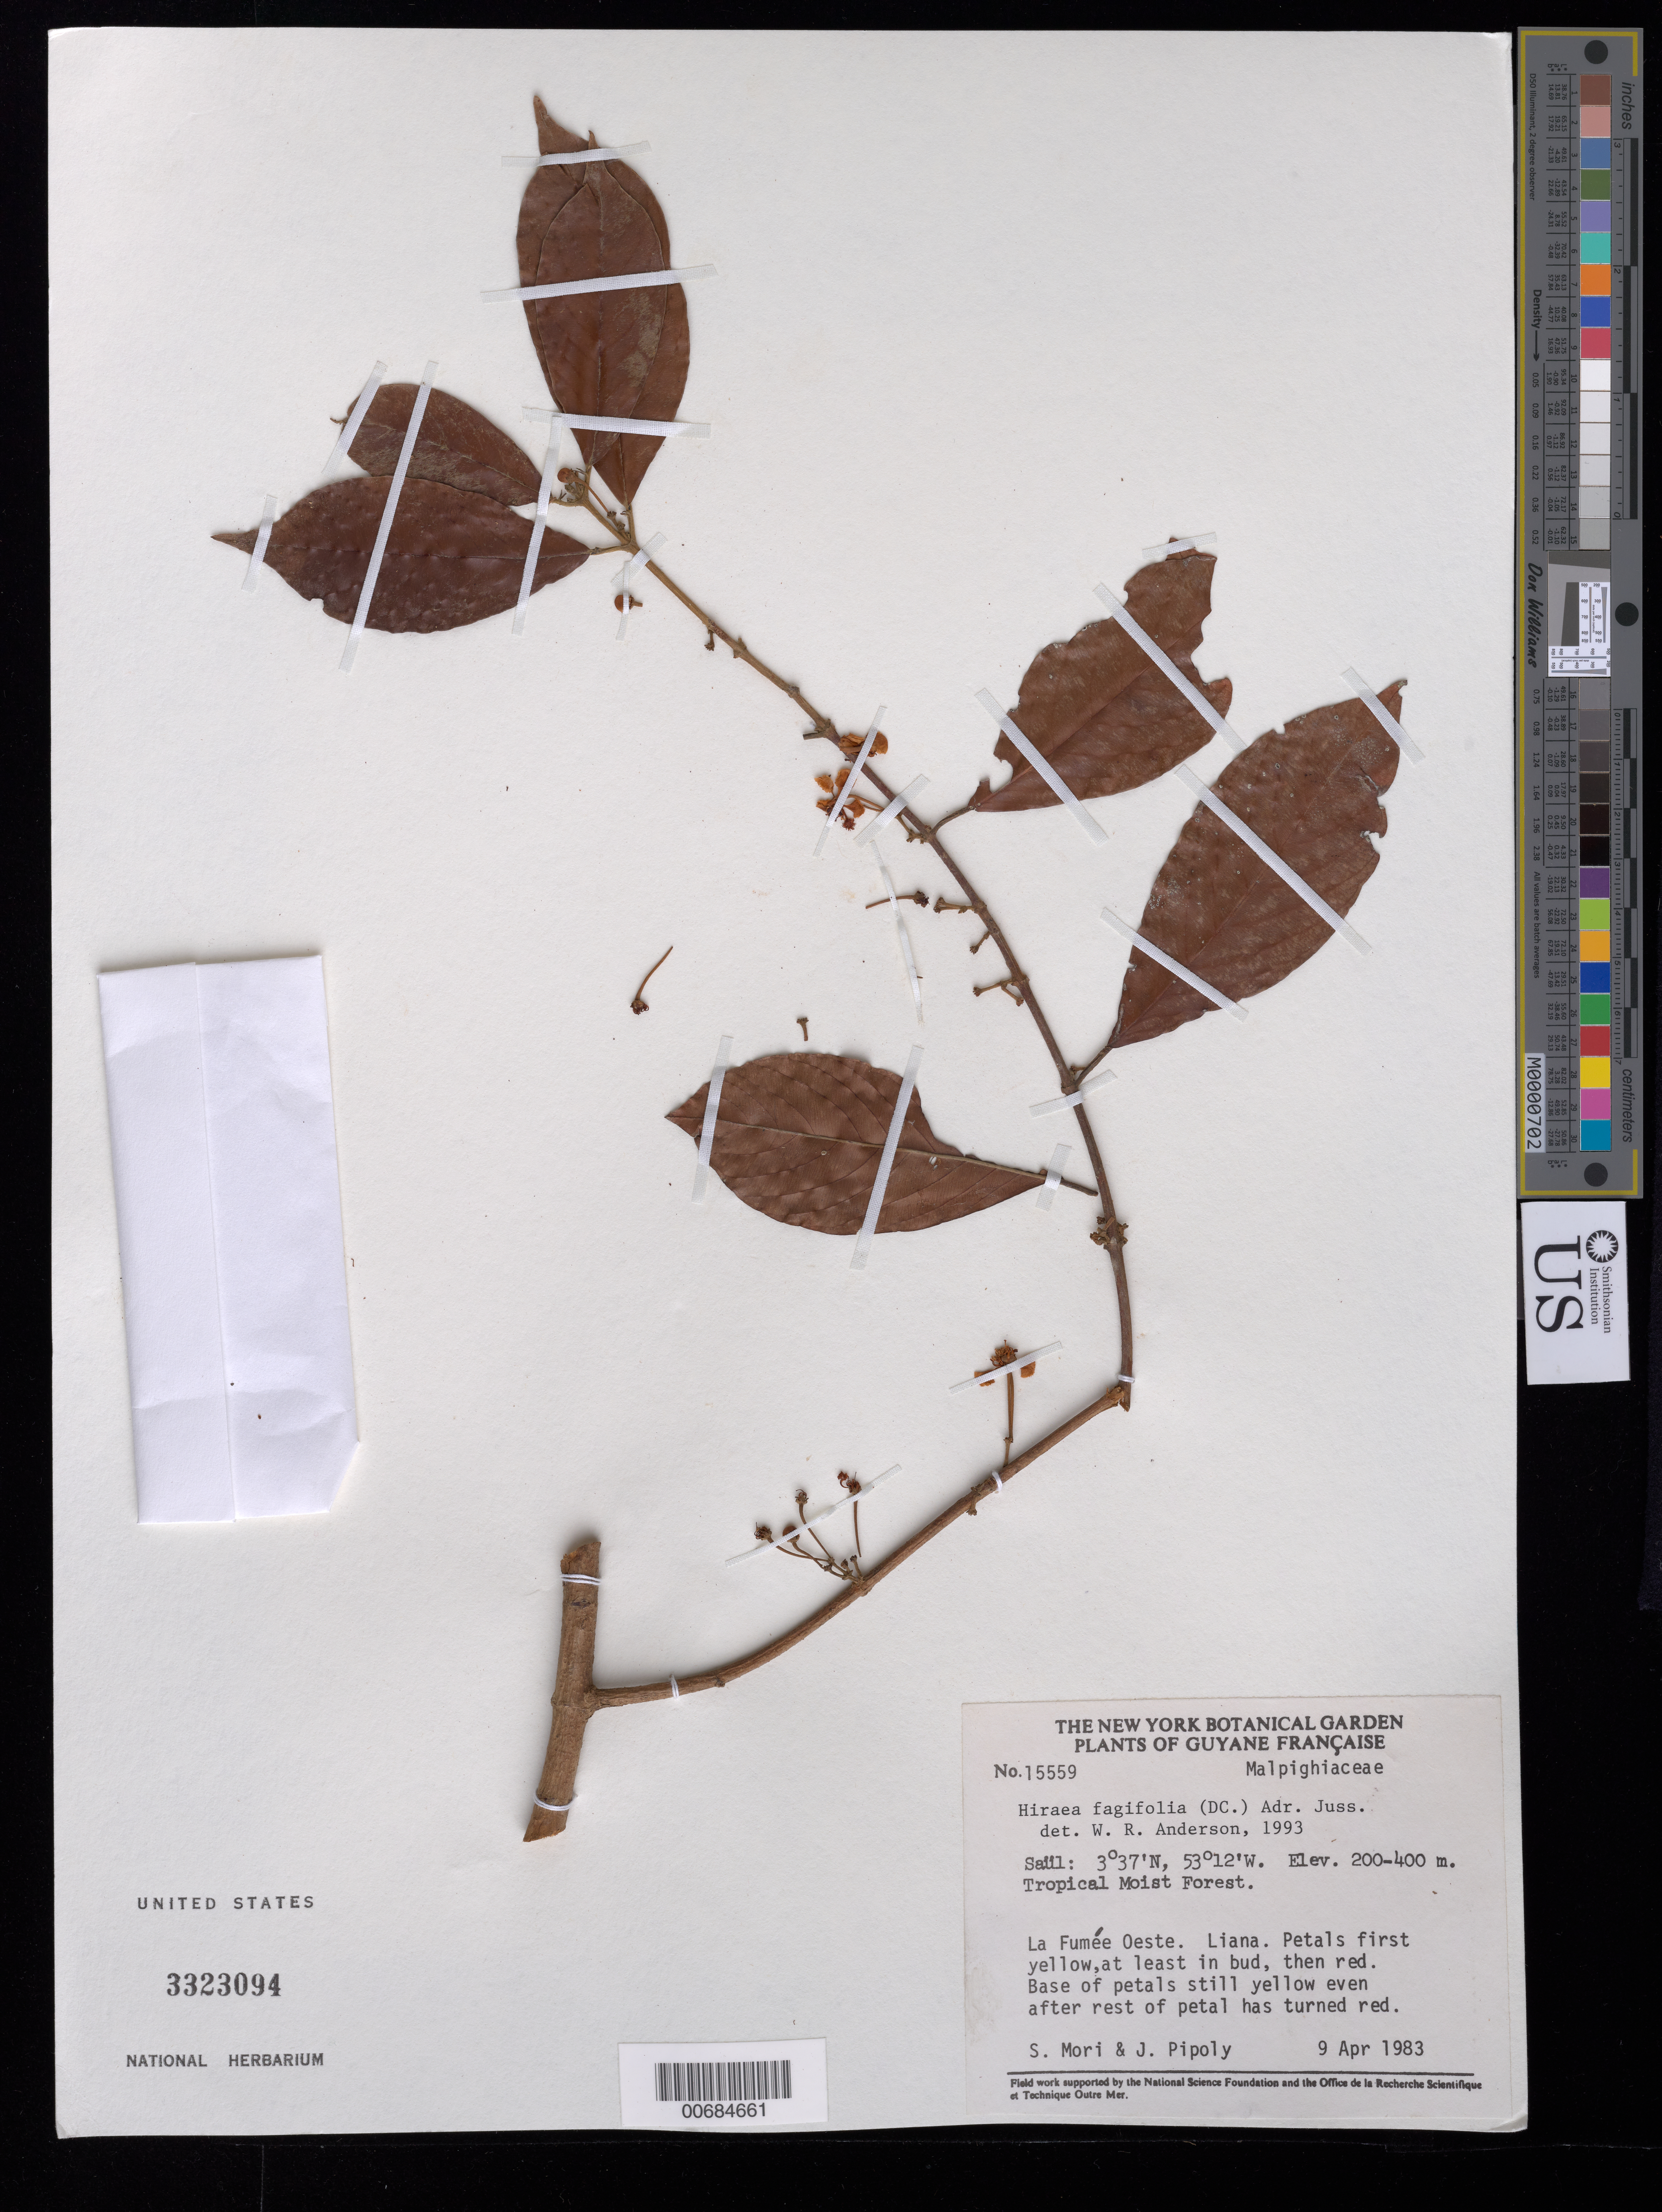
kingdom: Plantae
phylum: Tracheophyta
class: Magnoliopsida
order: Malpighiales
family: Malpighiaceae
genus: Hiraea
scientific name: Hiraea fagifolia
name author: (DC.) A. Juss.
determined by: Anderson, W. R., (MICH), University of Michigan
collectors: S. Mori & J. J. Pipoly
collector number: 15559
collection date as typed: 9-Apr-83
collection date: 1983-04-09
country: French Guiana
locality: Saül, Monts La Fumée, La Fumée Oeste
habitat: Tropical moist forest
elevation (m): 200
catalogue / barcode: US 3323094